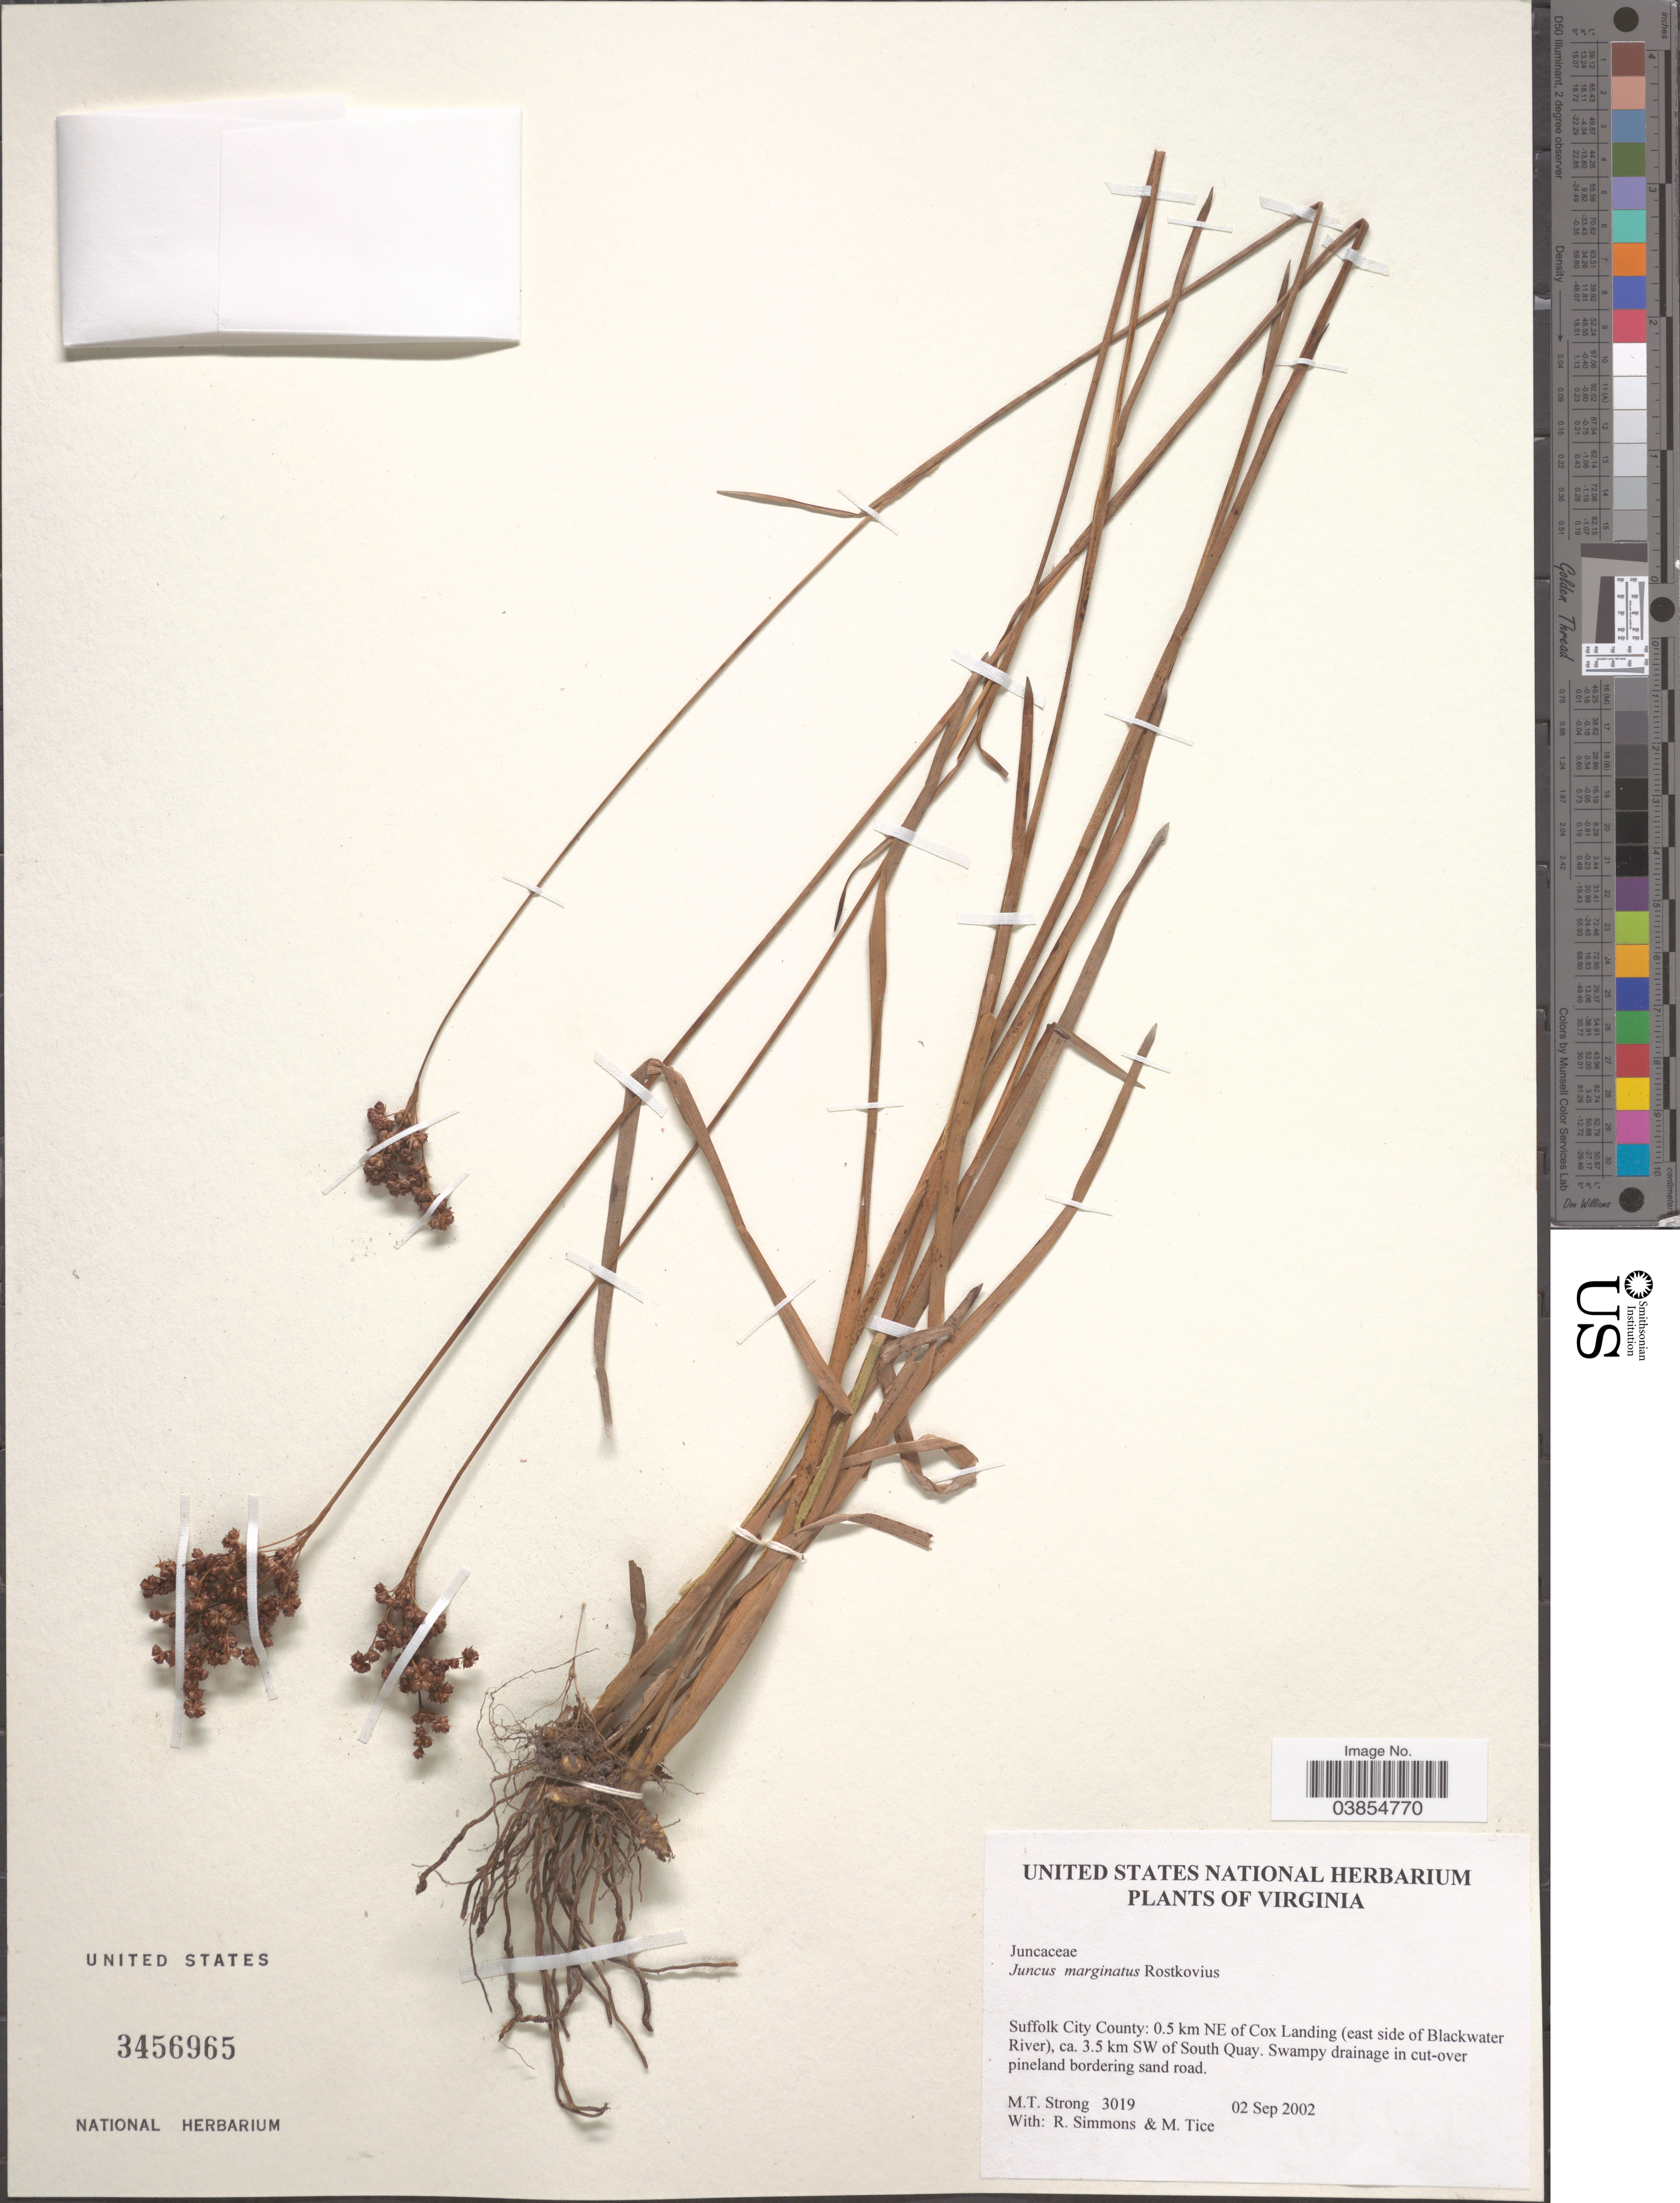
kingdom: Plantae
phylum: Tracheophyta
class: Liliopsida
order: Poales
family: Juncaceae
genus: Juncus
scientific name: Juncus marginatus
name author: Rostk.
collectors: M. T. Strong, R. Simmons & M. Tice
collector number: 3019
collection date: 2002-09-02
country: United States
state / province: Virginia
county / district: City of Suffolk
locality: Suffolk City County: 0.5 km NE of Cox Landing (east side of Blackwater River), ca. 3.5 km SW of South Quay.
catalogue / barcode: US 3456965